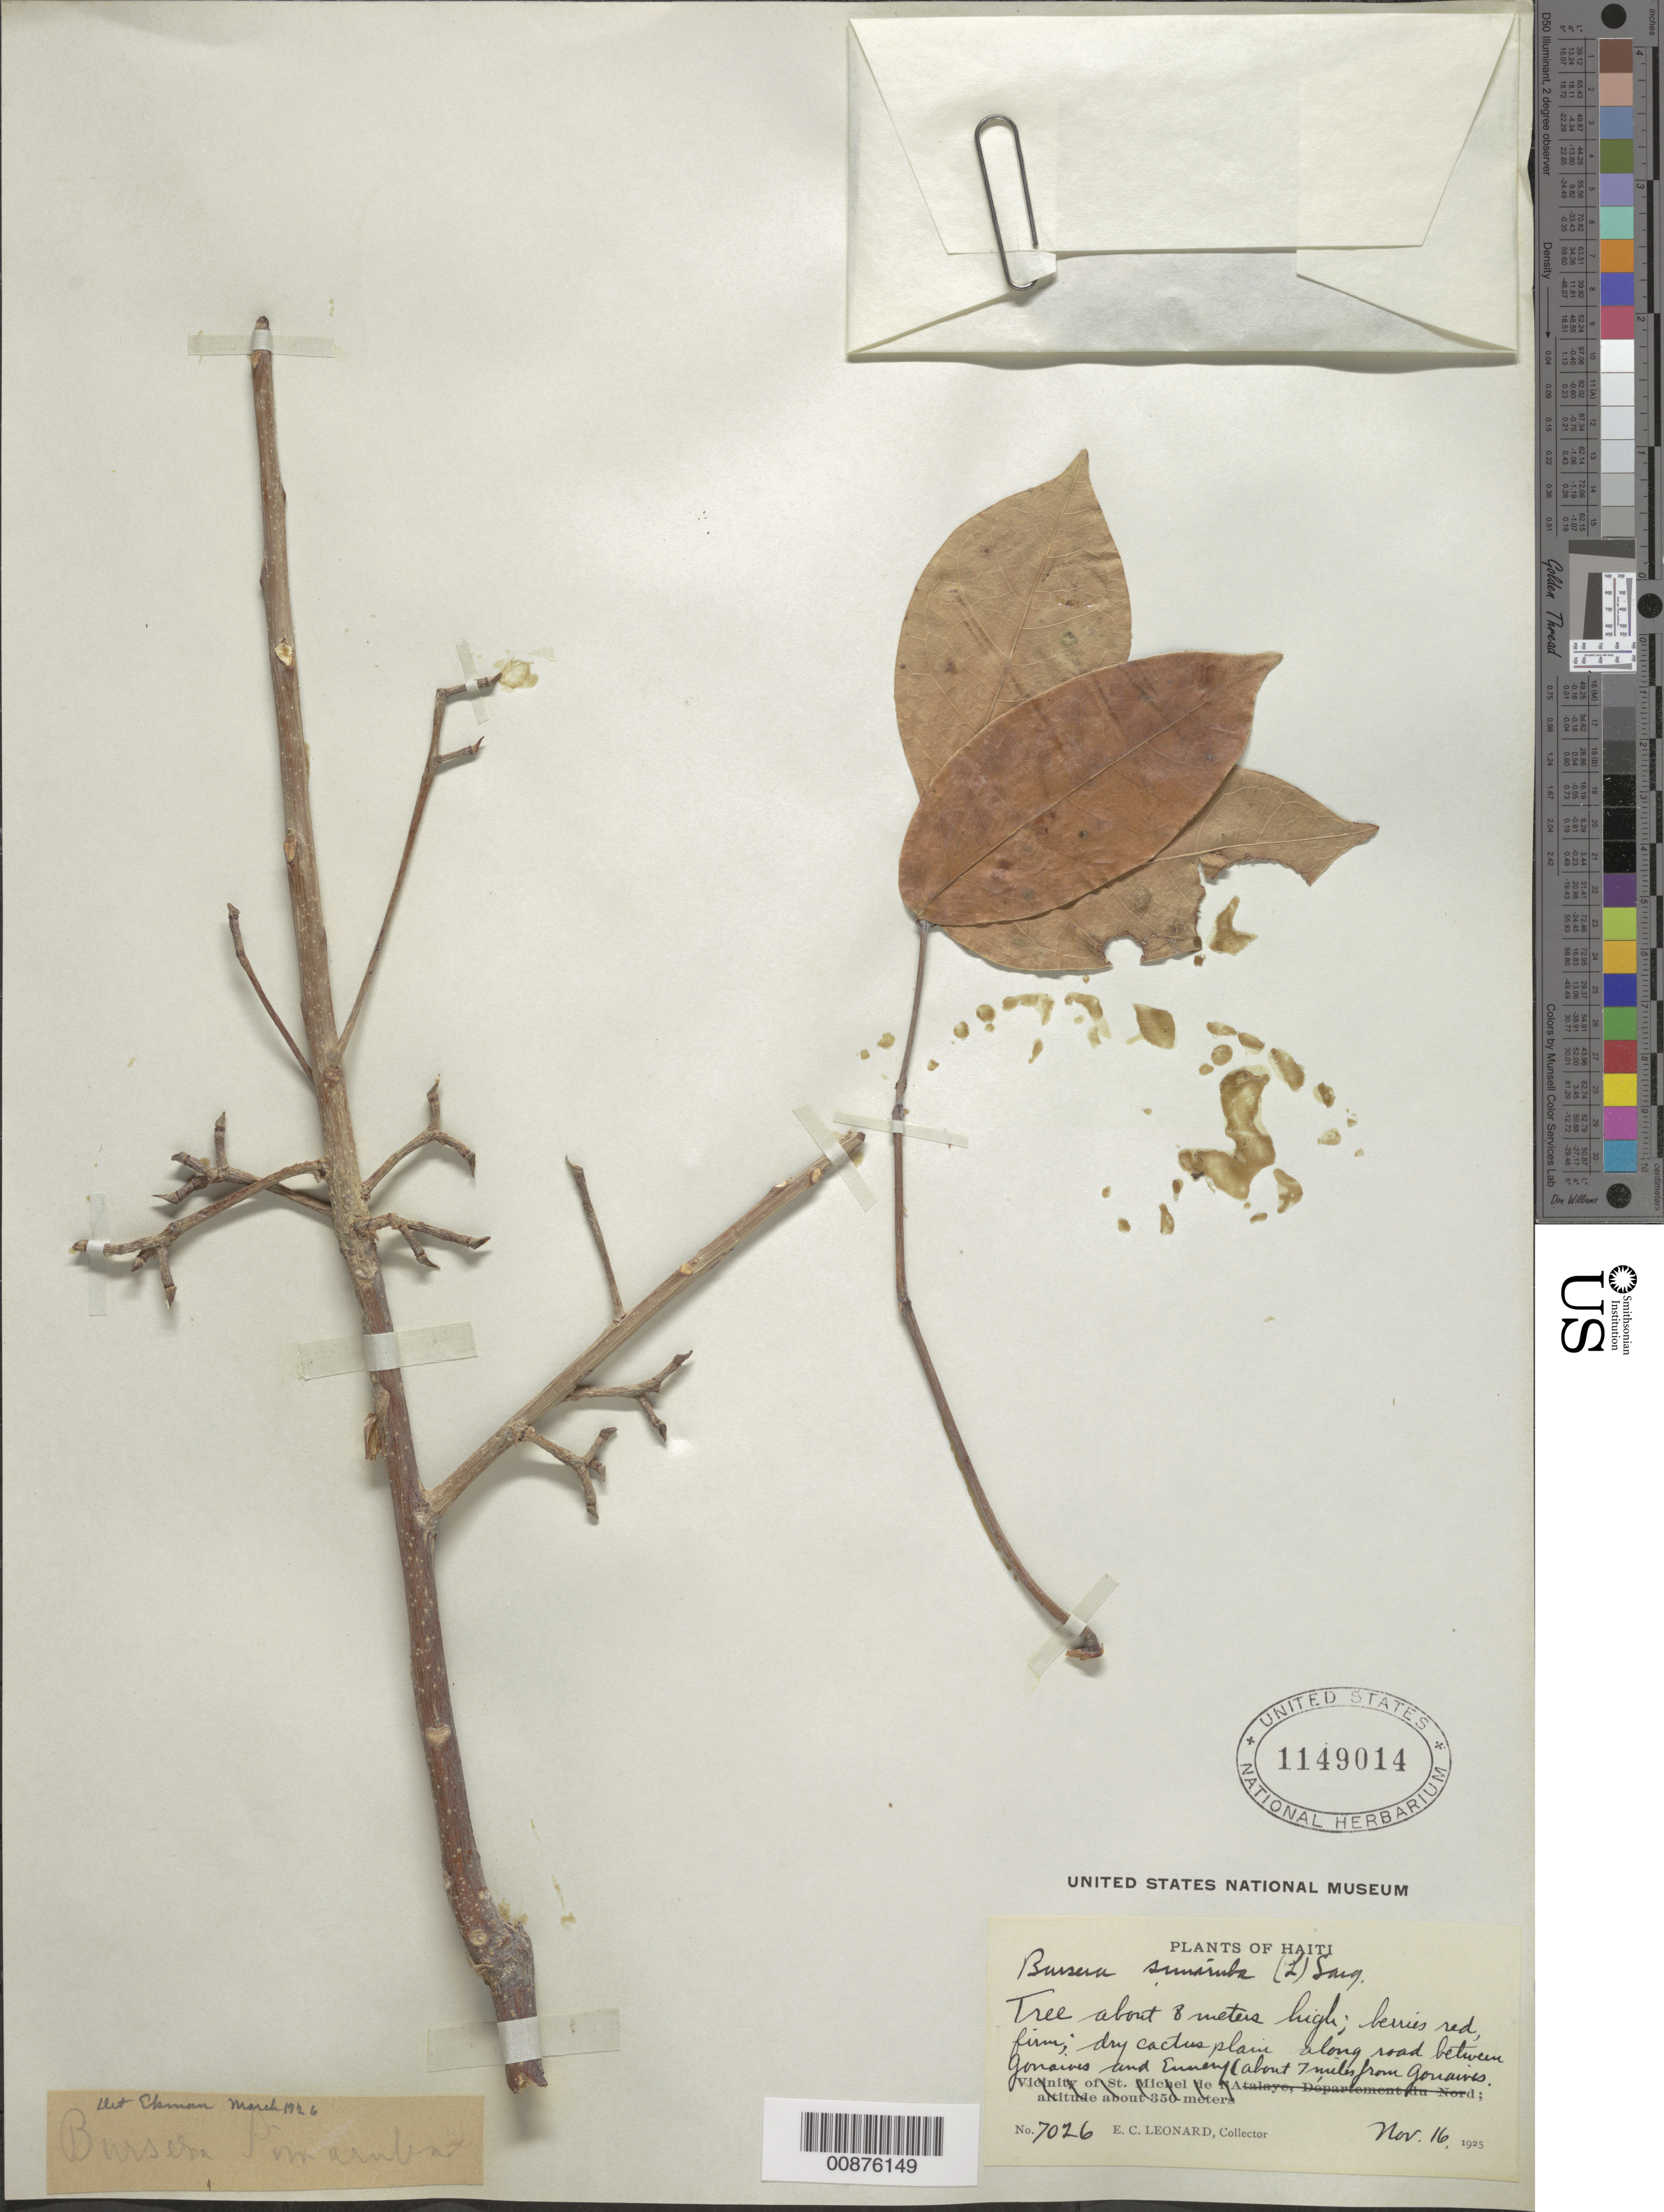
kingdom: Plantae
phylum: Tracheophyta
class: Magnoliopsida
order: Sapindales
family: Burseraceae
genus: Bursera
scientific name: Bursera simaruba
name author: (L.) Sarg.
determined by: Ekman, E. L.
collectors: E. C. Leonard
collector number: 7026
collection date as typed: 16 Nov 1925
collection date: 1925-11-16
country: Haiti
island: Hispaniola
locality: Along road between Gonaives and Ennery, about 7 miles from Gonaives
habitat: Dry cactus plain along road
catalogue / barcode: US 1149014